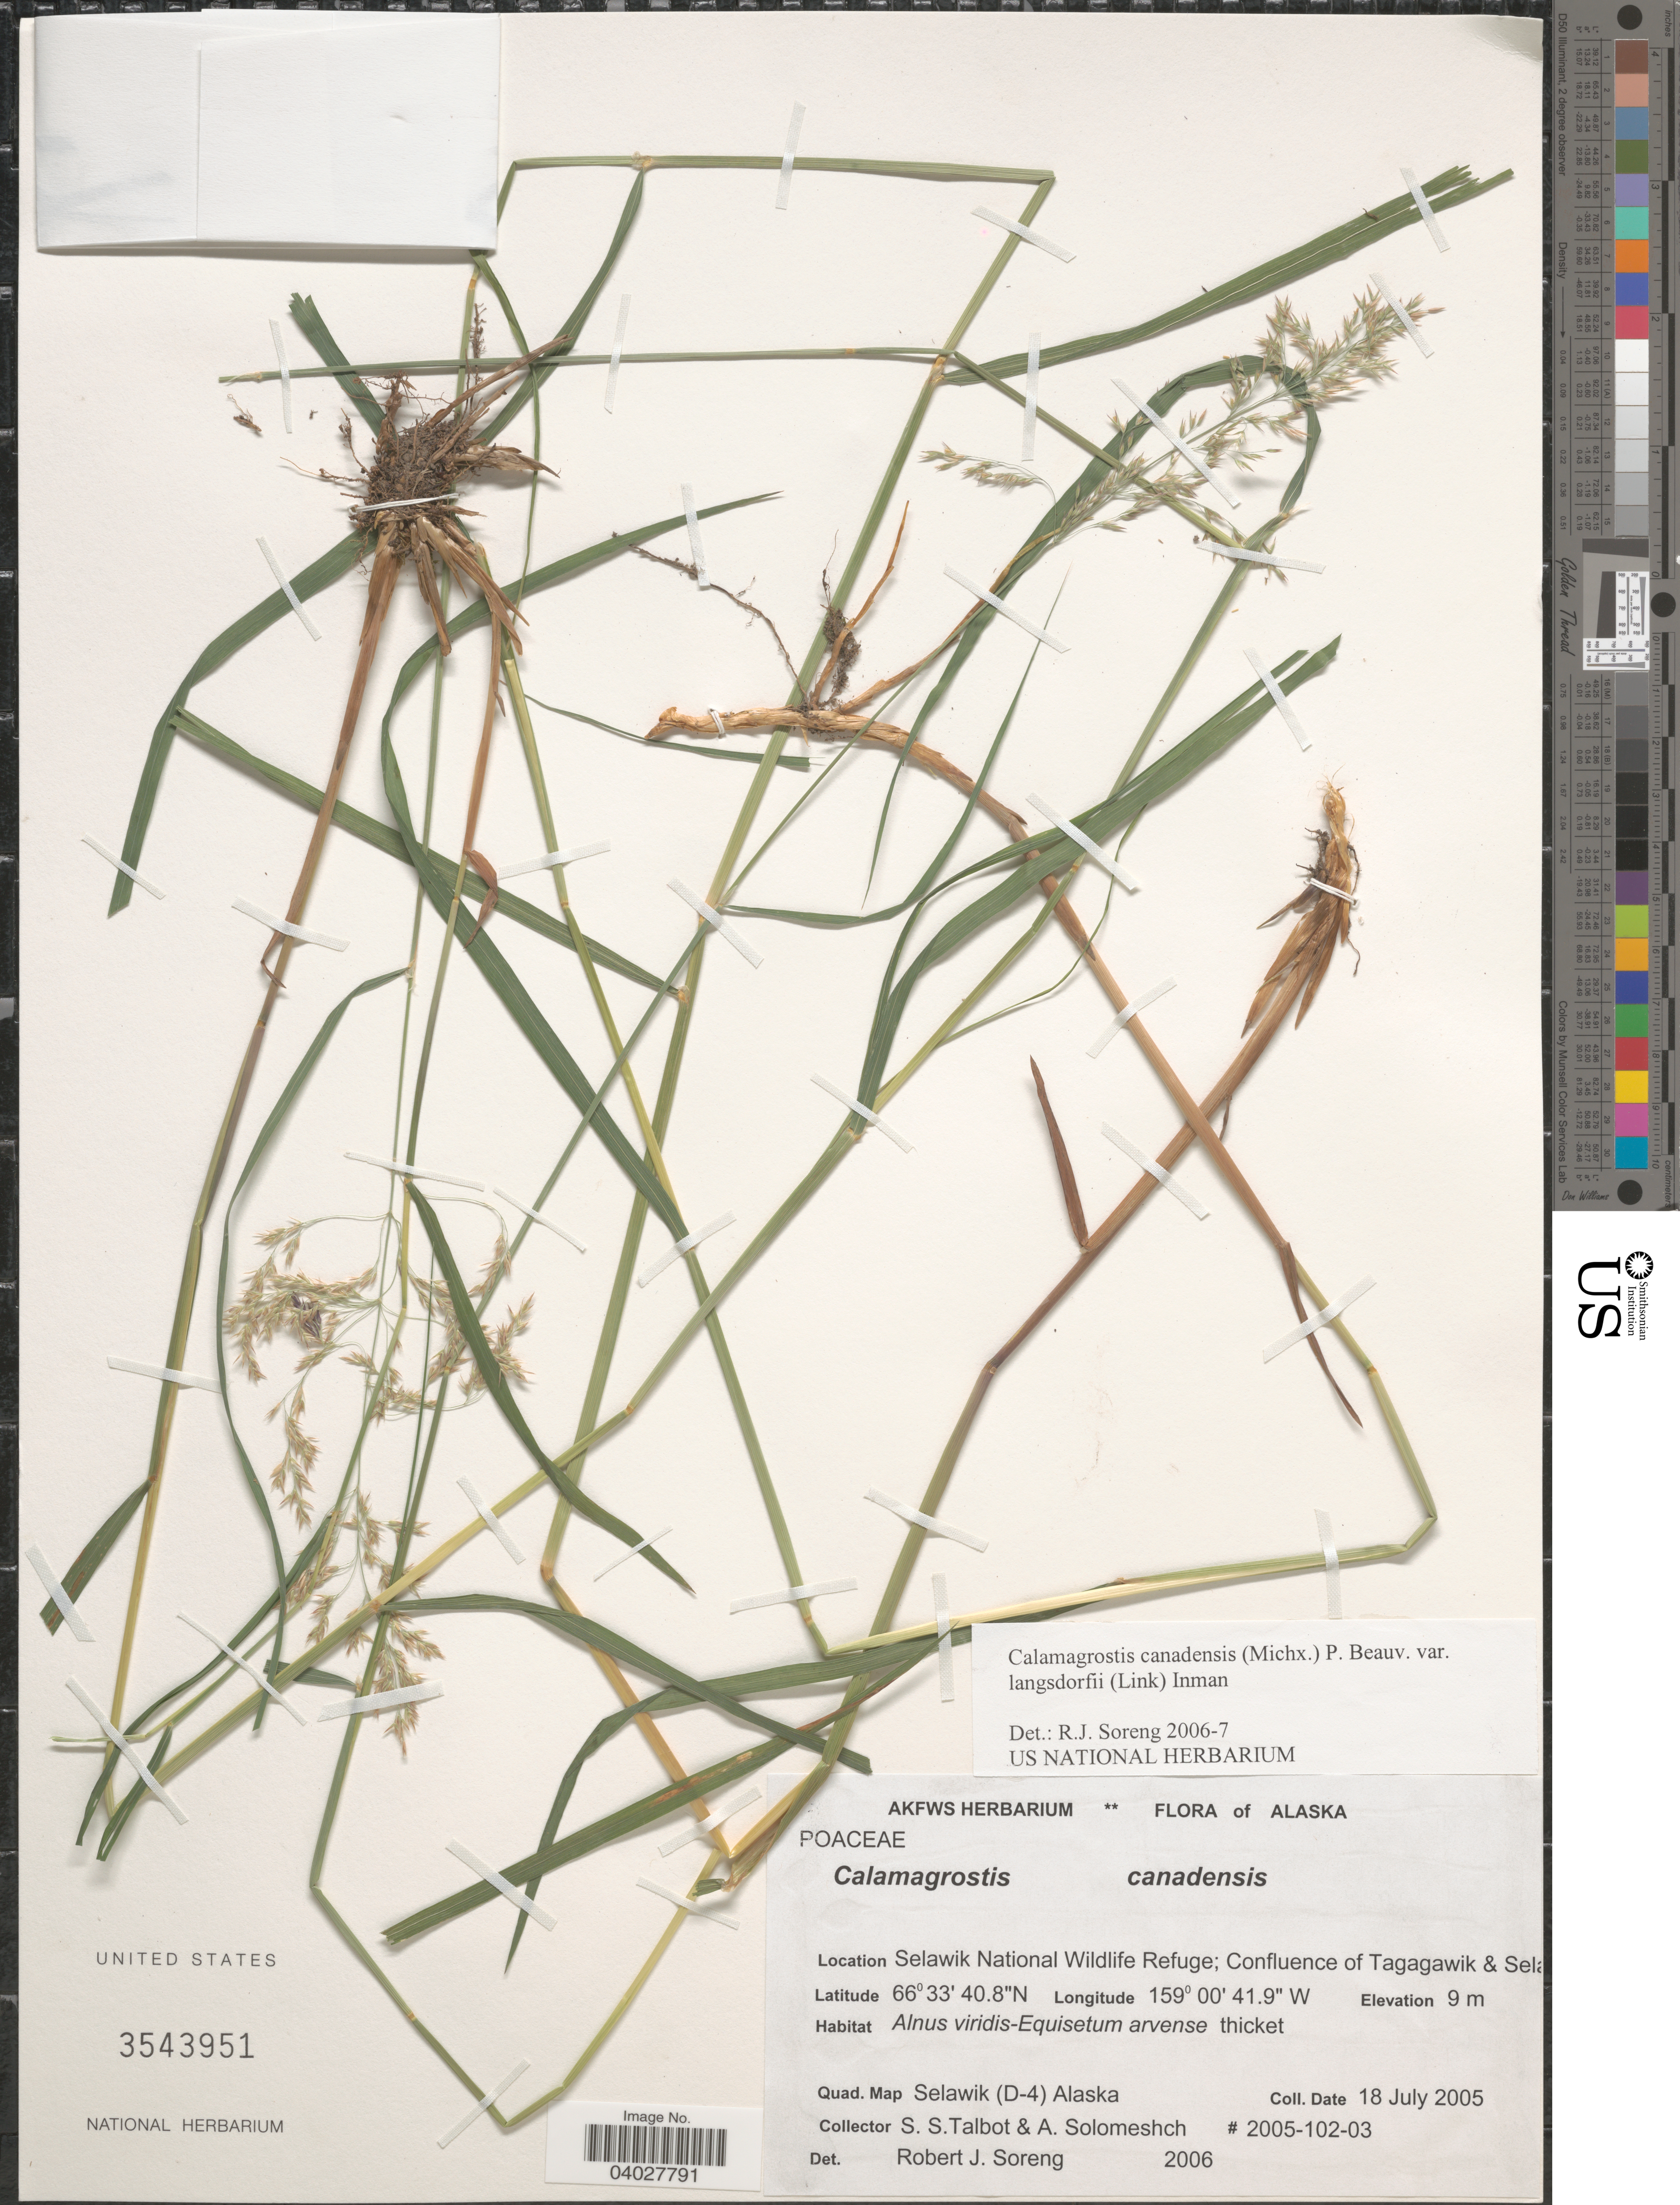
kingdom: Plantae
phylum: Tracheophyta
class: Liliopsida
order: Poales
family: Poaceae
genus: Calamagrostis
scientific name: Calamagrostis canadensis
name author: (Michx.) P. Beauv.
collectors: S. S. Talbot & A. Solomeshch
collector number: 2005-102-03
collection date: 2005-07-18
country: United States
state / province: Alaska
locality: Selawik National Wildlife Refuge; Confluence of Tagagawik & Selawik. Quad. Map Selawik (D-4) Alaska.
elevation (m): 9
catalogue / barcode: US 3543951